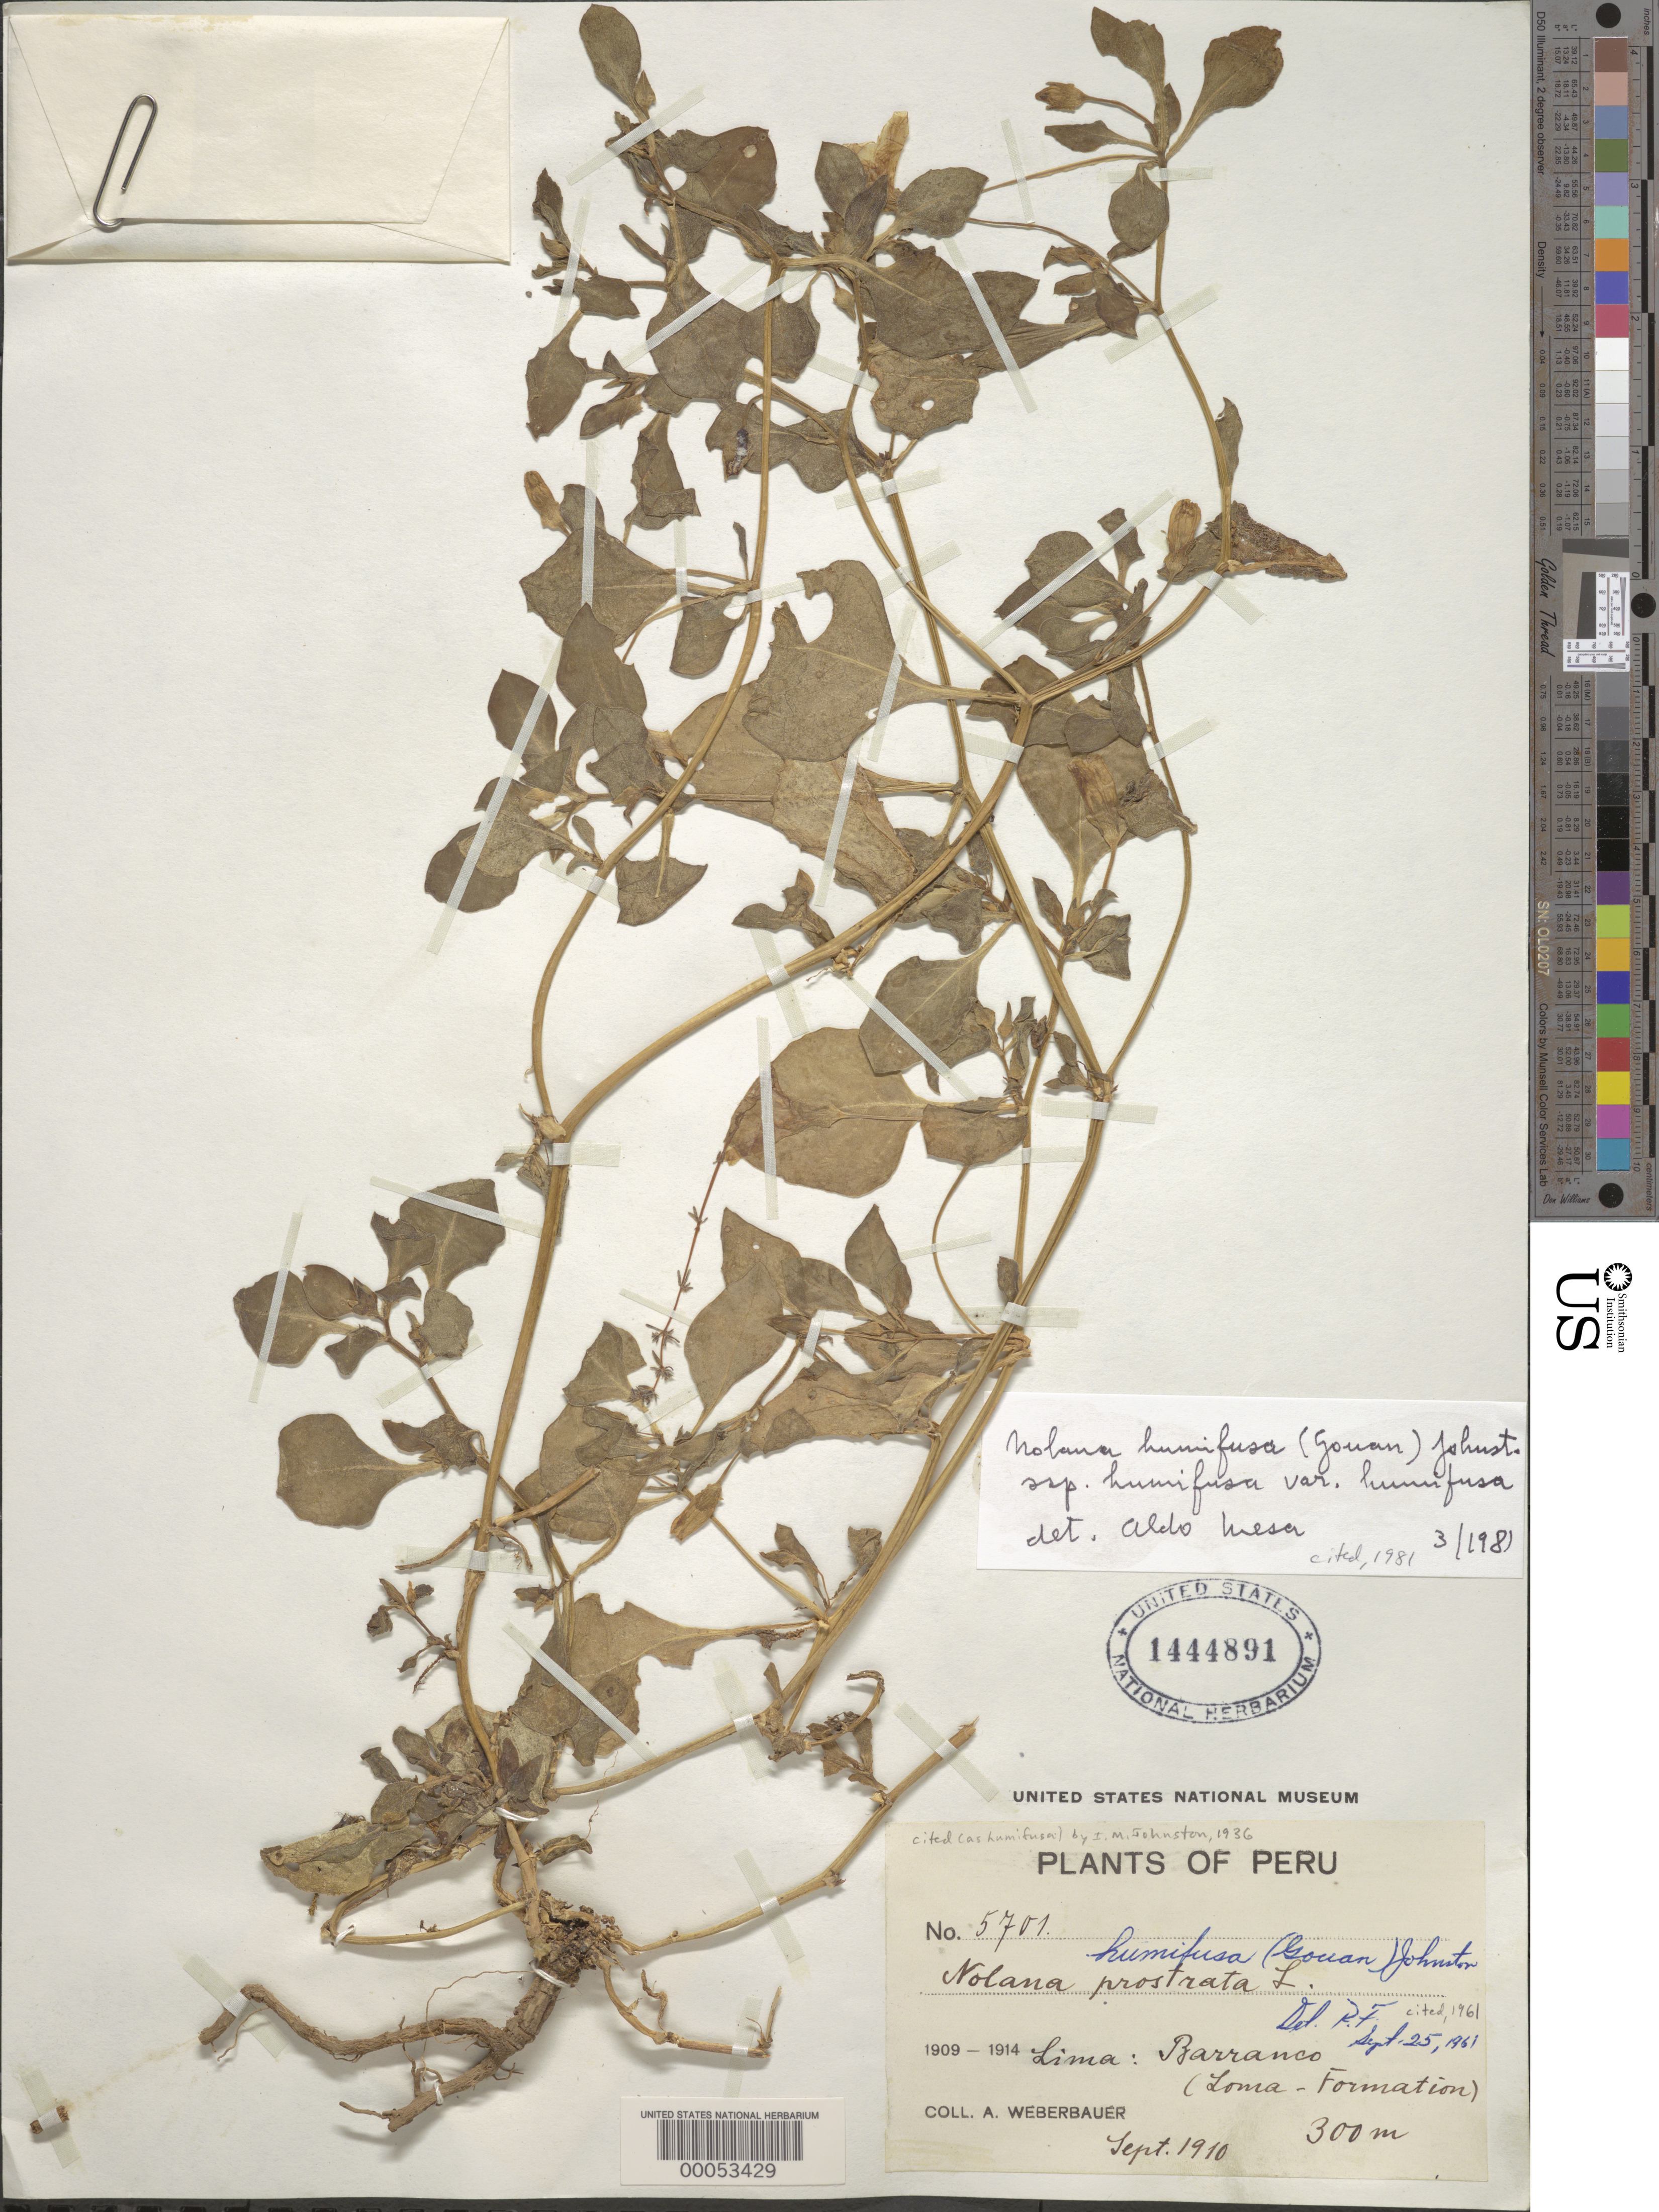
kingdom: Plantae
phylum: Tracheophyta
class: Magnoliopsida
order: Solanales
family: Solanaceae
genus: Nolana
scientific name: Nolana humifusa var. humifusa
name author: (Gouan) I.M. Johnst.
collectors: A. Weberbauer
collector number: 5701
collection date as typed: Sep 1910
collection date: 1910-09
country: Peru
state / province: Lima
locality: Barranco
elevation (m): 300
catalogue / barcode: US 1444891